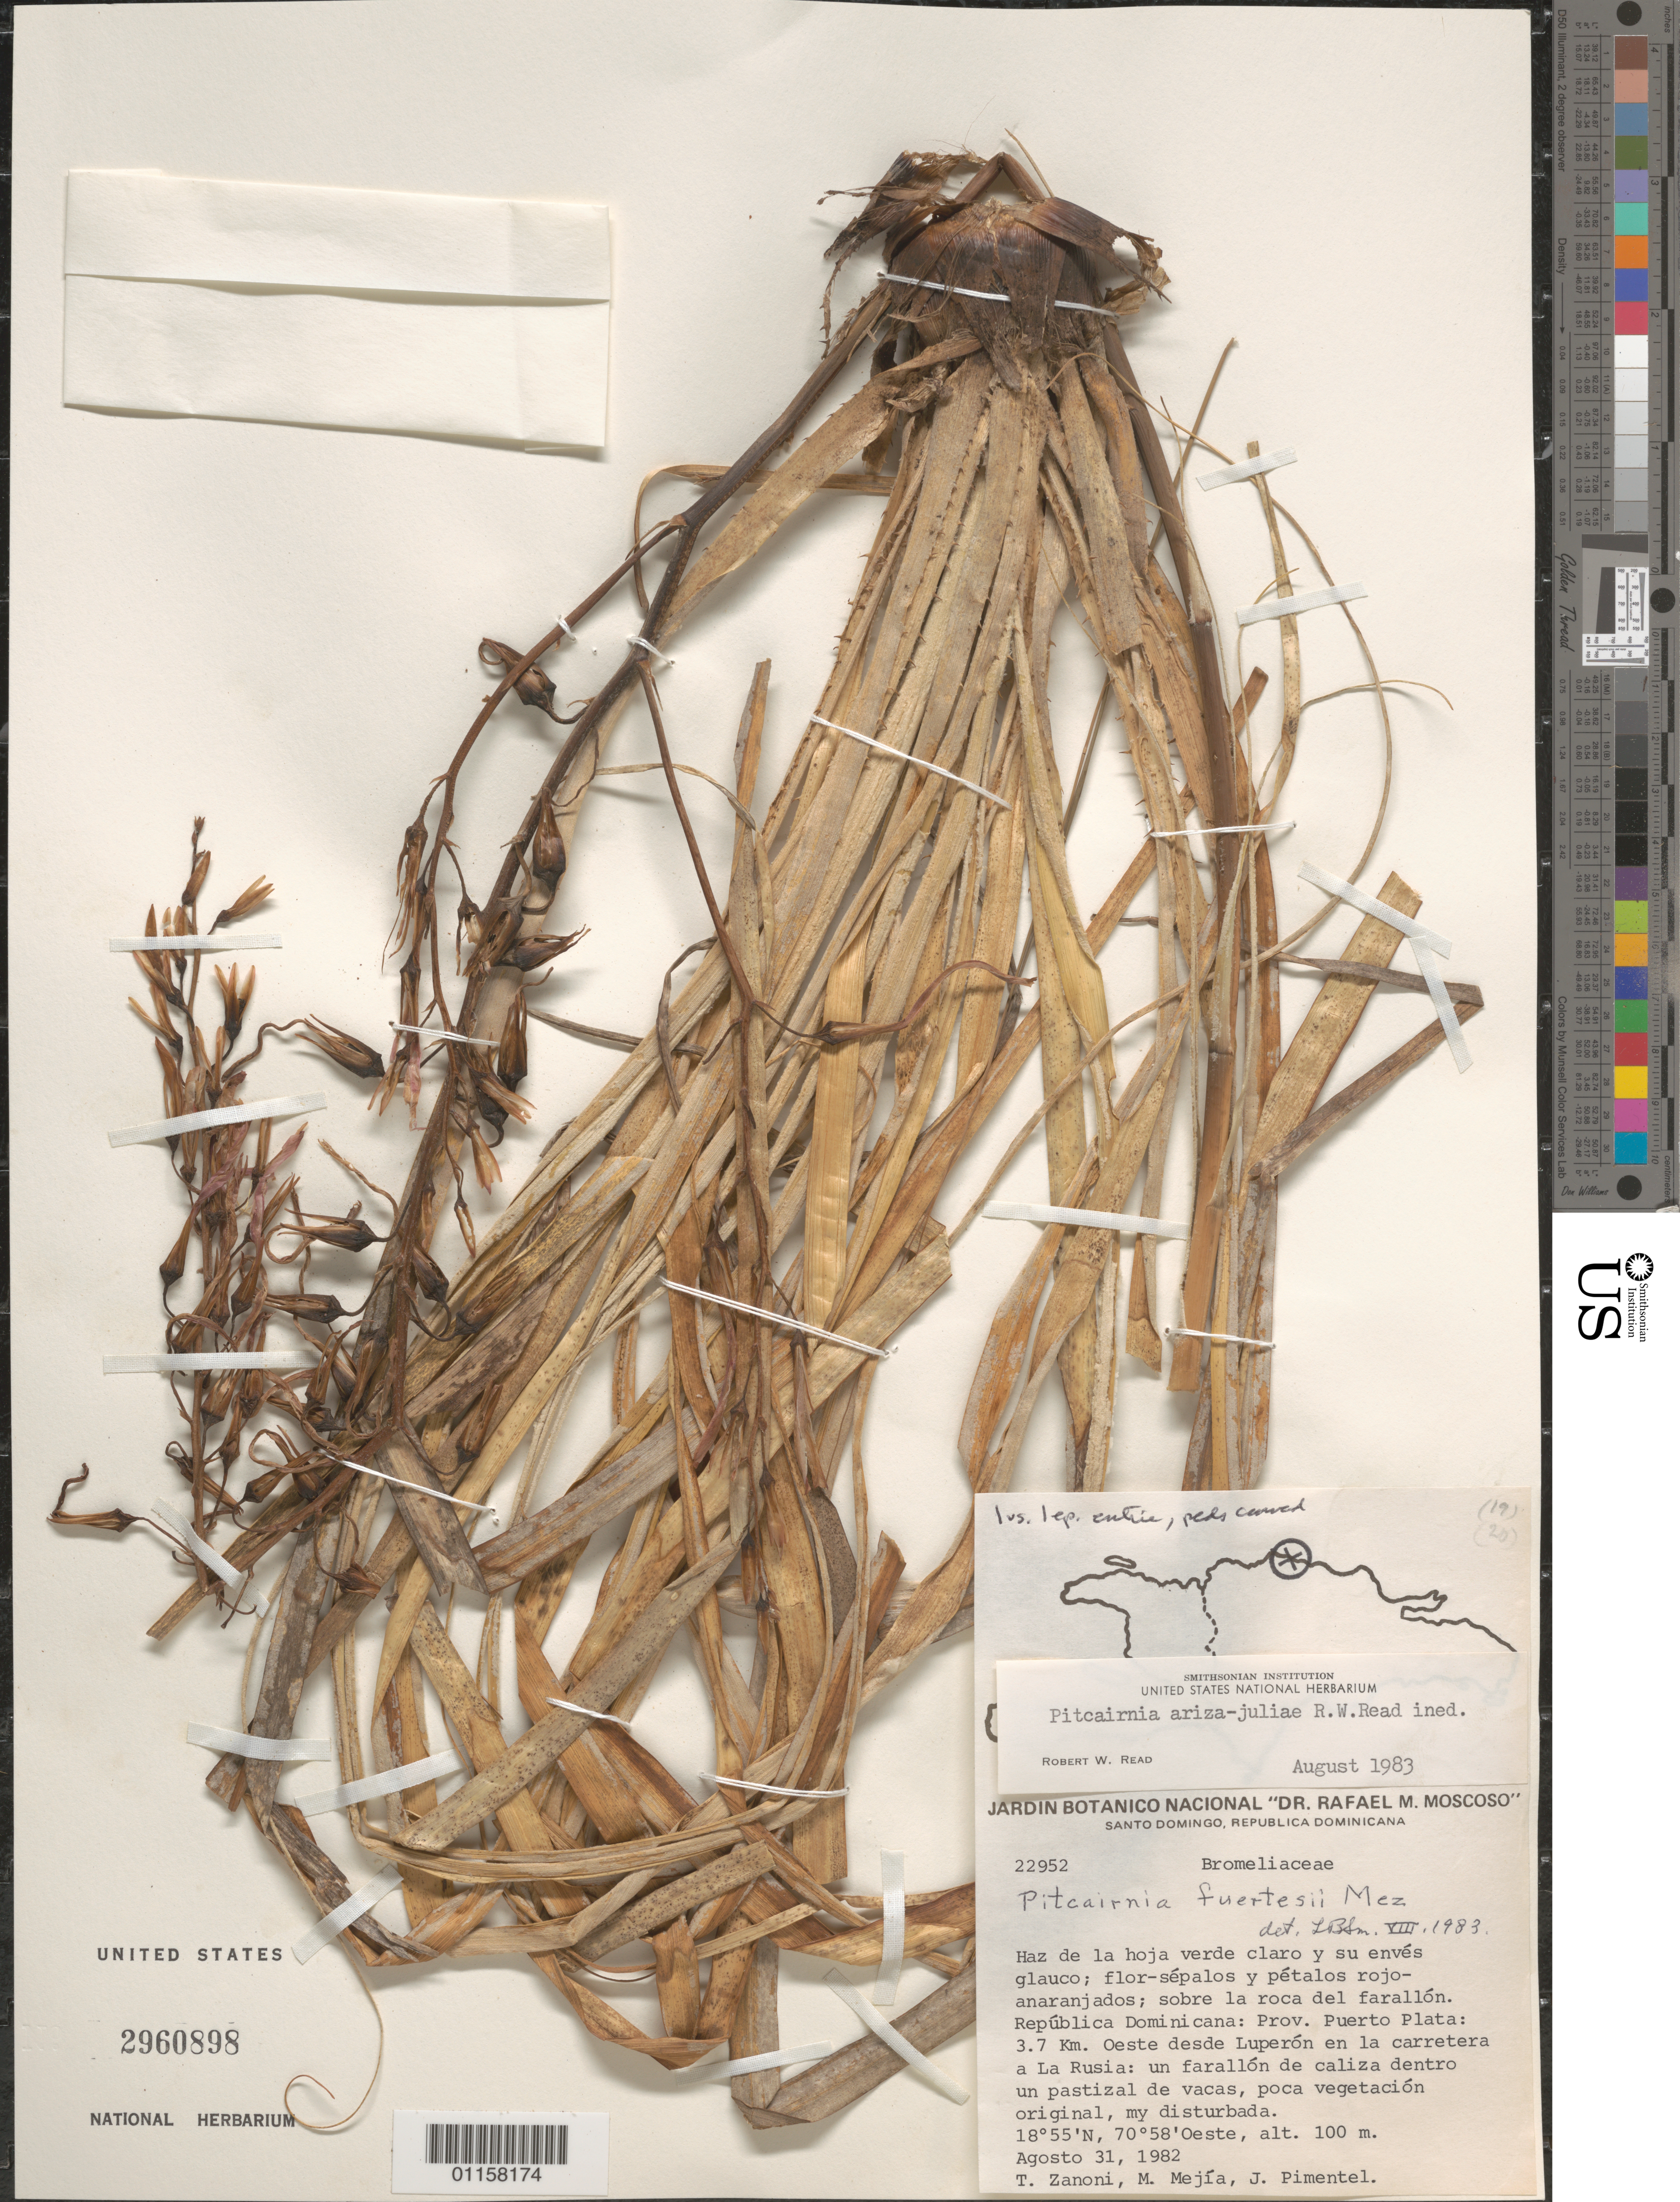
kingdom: Plantae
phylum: Tracheophyta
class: Liliopsida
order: Poales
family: Bromeliaceae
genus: Pitcairnia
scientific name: Pitcairnia sp.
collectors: T. A. Zanoni, M. Mejia & J. Pimentel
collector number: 22952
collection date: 1982-08-31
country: Dominican Republic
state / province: Puerto Plata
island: Hispaniola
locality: Luperón, 3.7 km oeste, en la carretera a La Rusia.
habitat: Sobre la roca del farallón. Un farallón de caliza dentro un pastizal de vacas, poca vegetación original, muy disturbada.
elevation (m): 100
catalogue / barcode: US 2960898